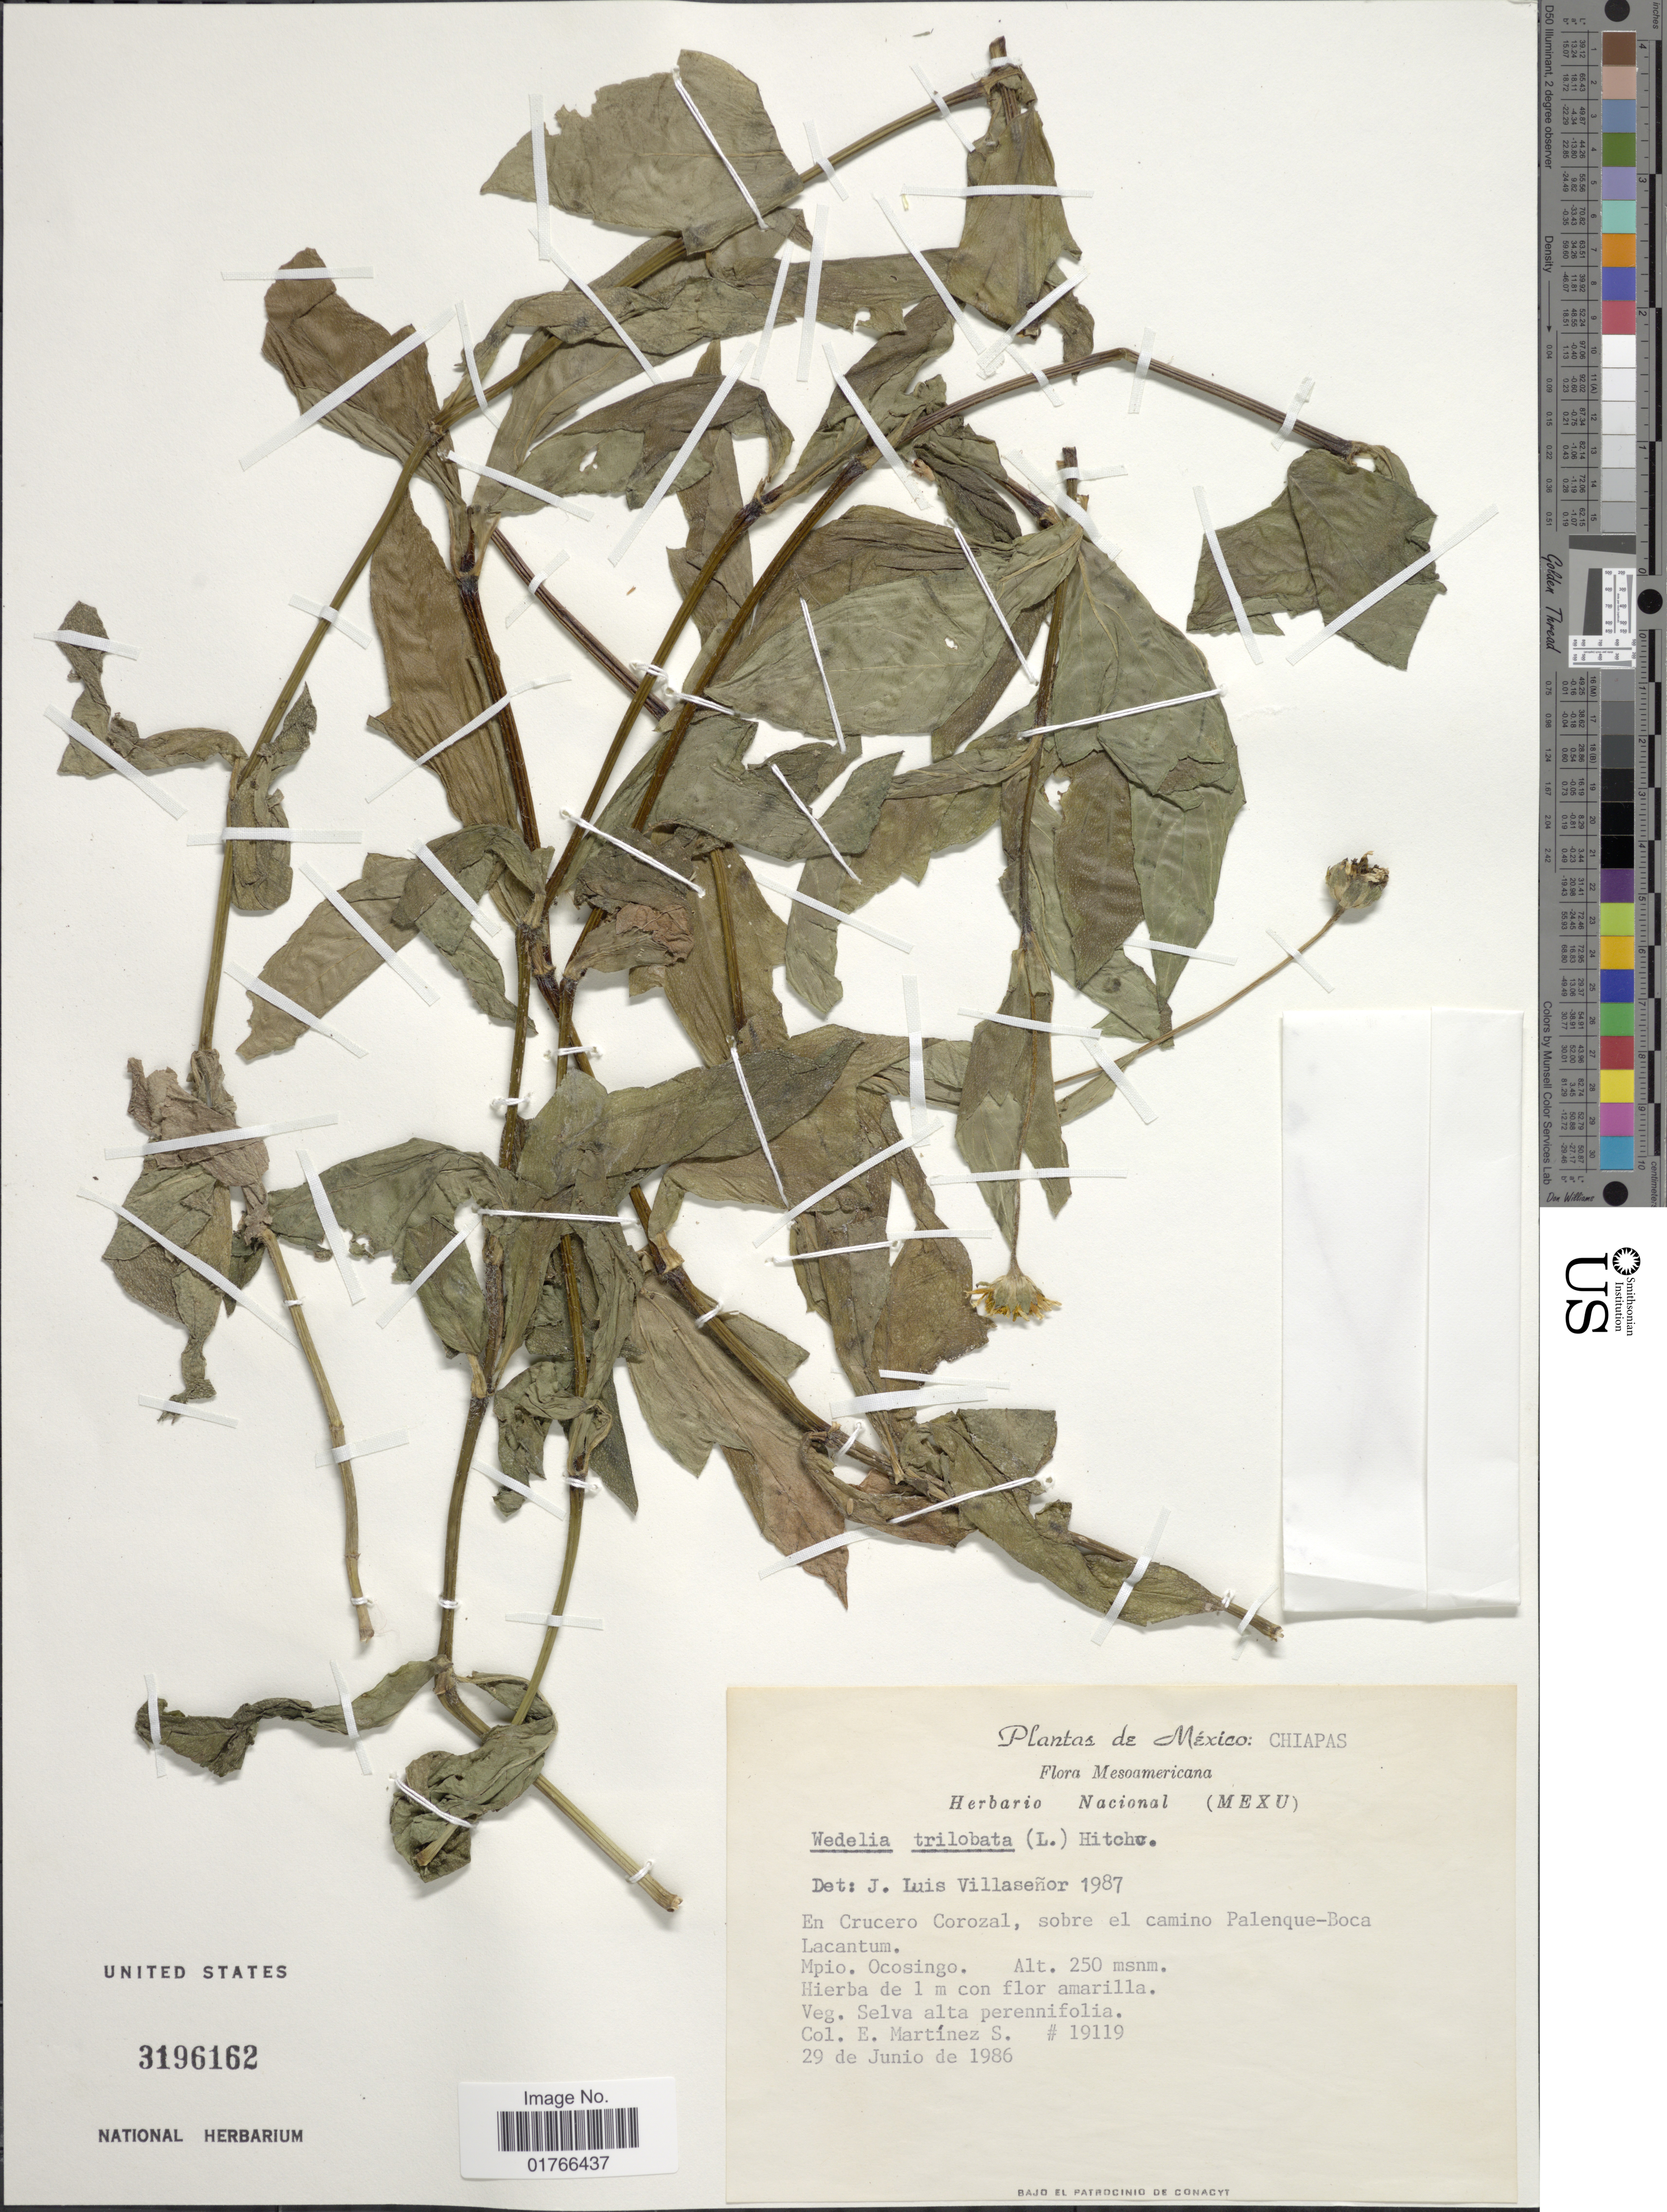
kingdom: Plantae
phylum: Tracheophyta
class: Magnoliopsida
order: Asterales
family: Asteraceae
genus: Sphagneticola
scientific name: Sphagneticola trilobata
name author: (L.) Pruski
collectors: E. M. Martínez S.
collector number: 19119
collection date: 1986-06-29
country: Mexico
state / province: Chiapas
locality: Mesoamericana, en Crucero Corozal, sobre el camino Palenque-Boca Lacantum, Mpio. Ocosingo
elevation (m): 250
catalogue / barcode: US 3196162